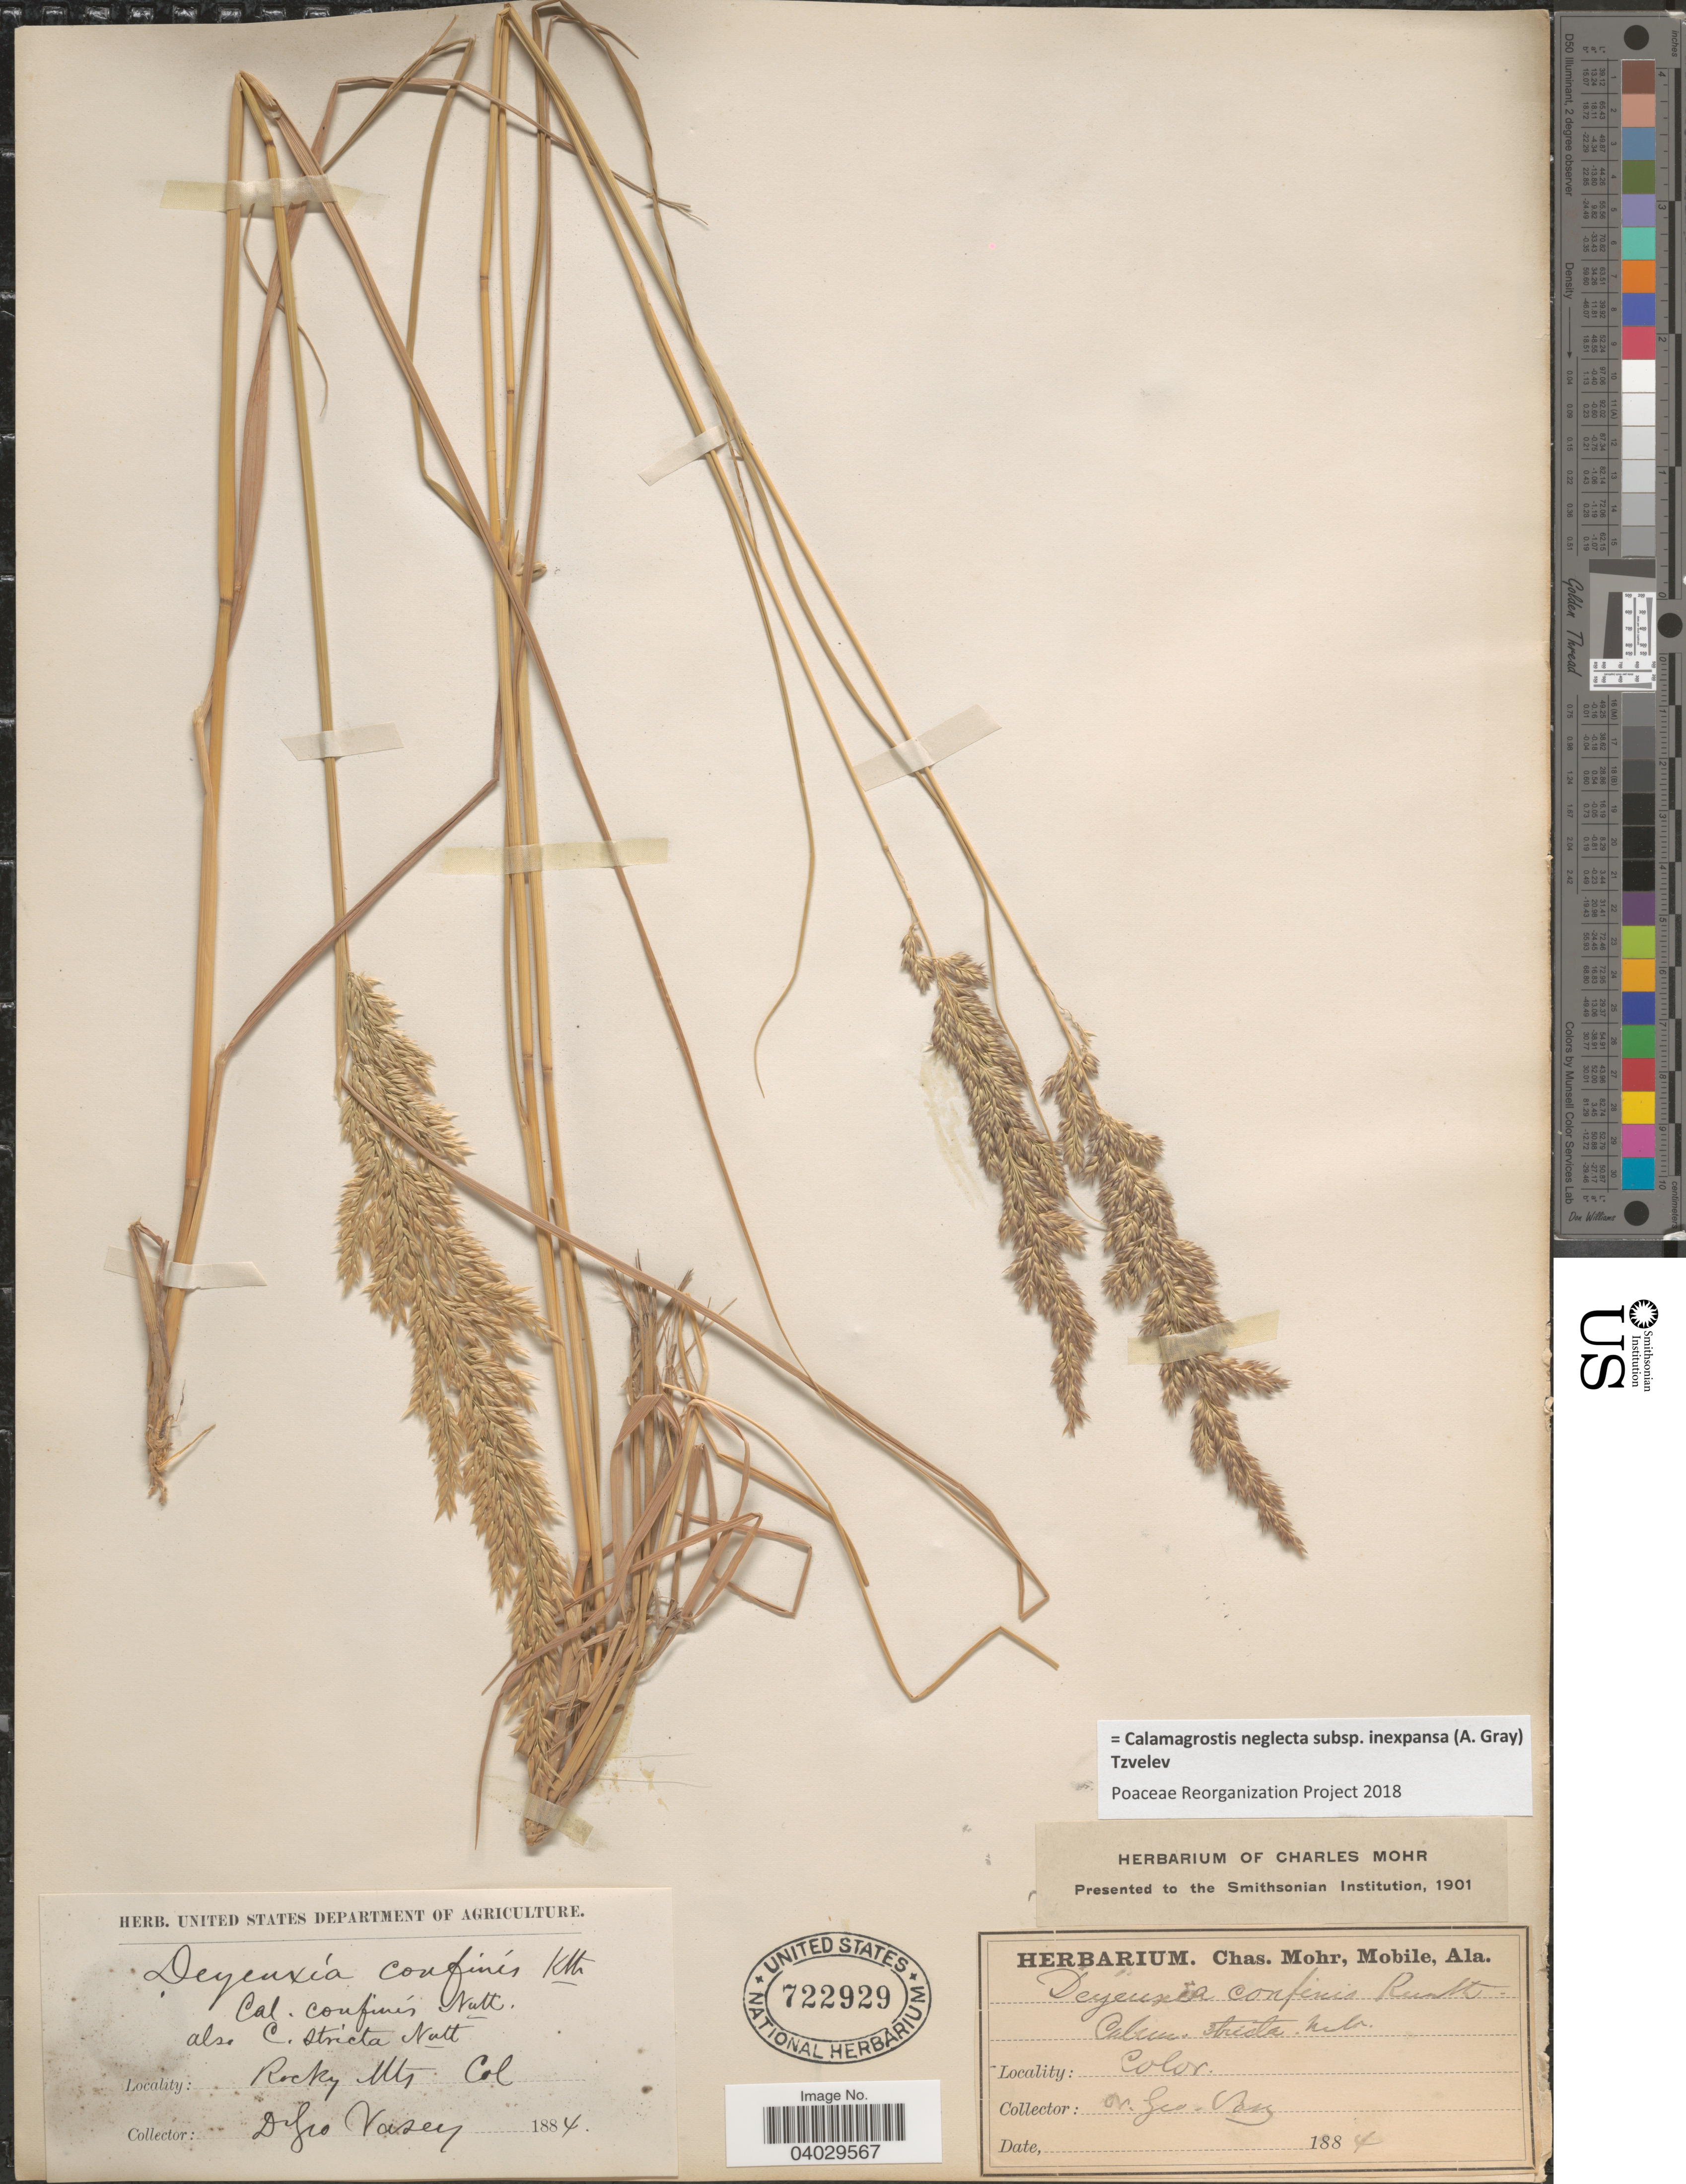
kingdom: Plantae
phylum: Tracheophyta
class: Liliopsida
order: Poales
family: Poaceae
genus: Calamagrostis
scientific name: Calamagrostis neglecta subsp. inexpansa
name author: (A. Gray) Tzvelev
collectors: D. Vasey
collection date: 1884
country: United States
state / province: Colorado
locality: Rocky Mts.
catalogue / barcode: US 722929